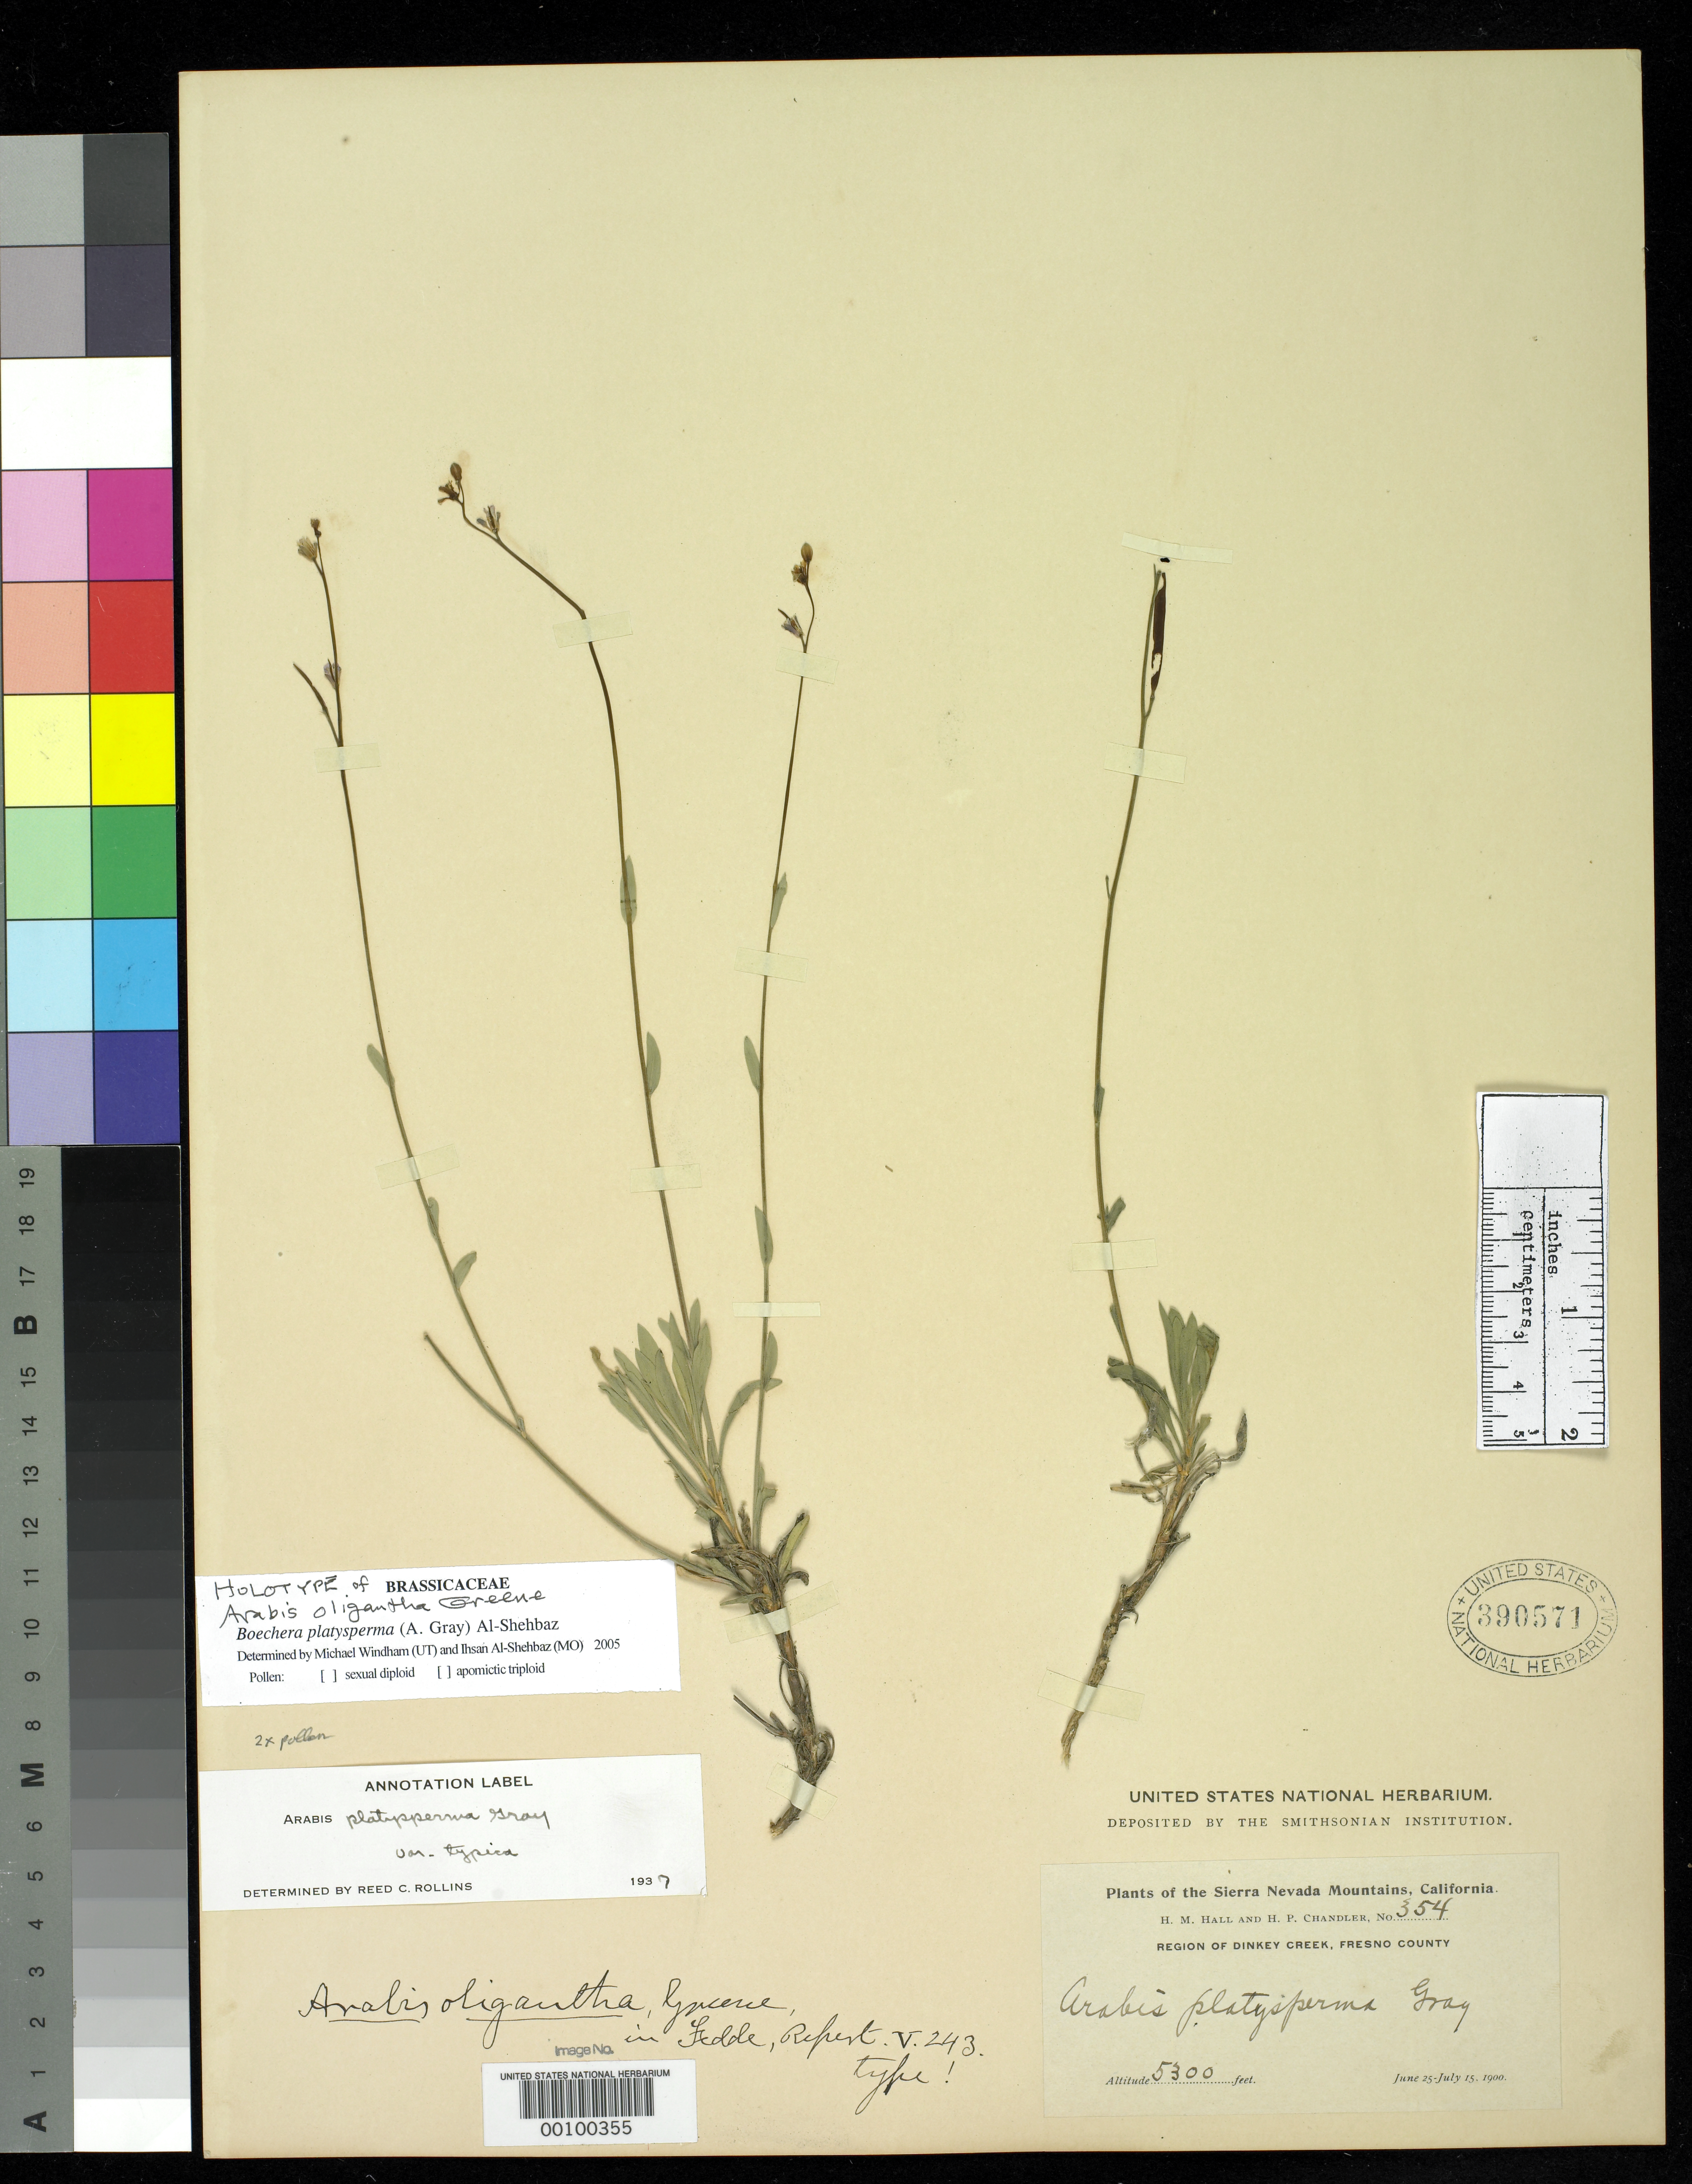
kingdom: Plantae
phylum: Tracheophyta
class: Magnoliopsida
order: Brassicales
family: Brassicaceae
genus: Arabis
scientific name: Arabis oligantha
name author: Greene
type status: Holotype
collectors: H. M. Hall & H. Chandler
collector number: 354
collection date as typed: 25 Jun 1900 to 15 Jul 1900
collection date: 1900-06-25/1900-07-15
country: United States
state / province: Nevada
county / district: Fresno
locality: Sierra Nevada Mts.; Dinkey Creek.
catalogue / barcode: US 390571